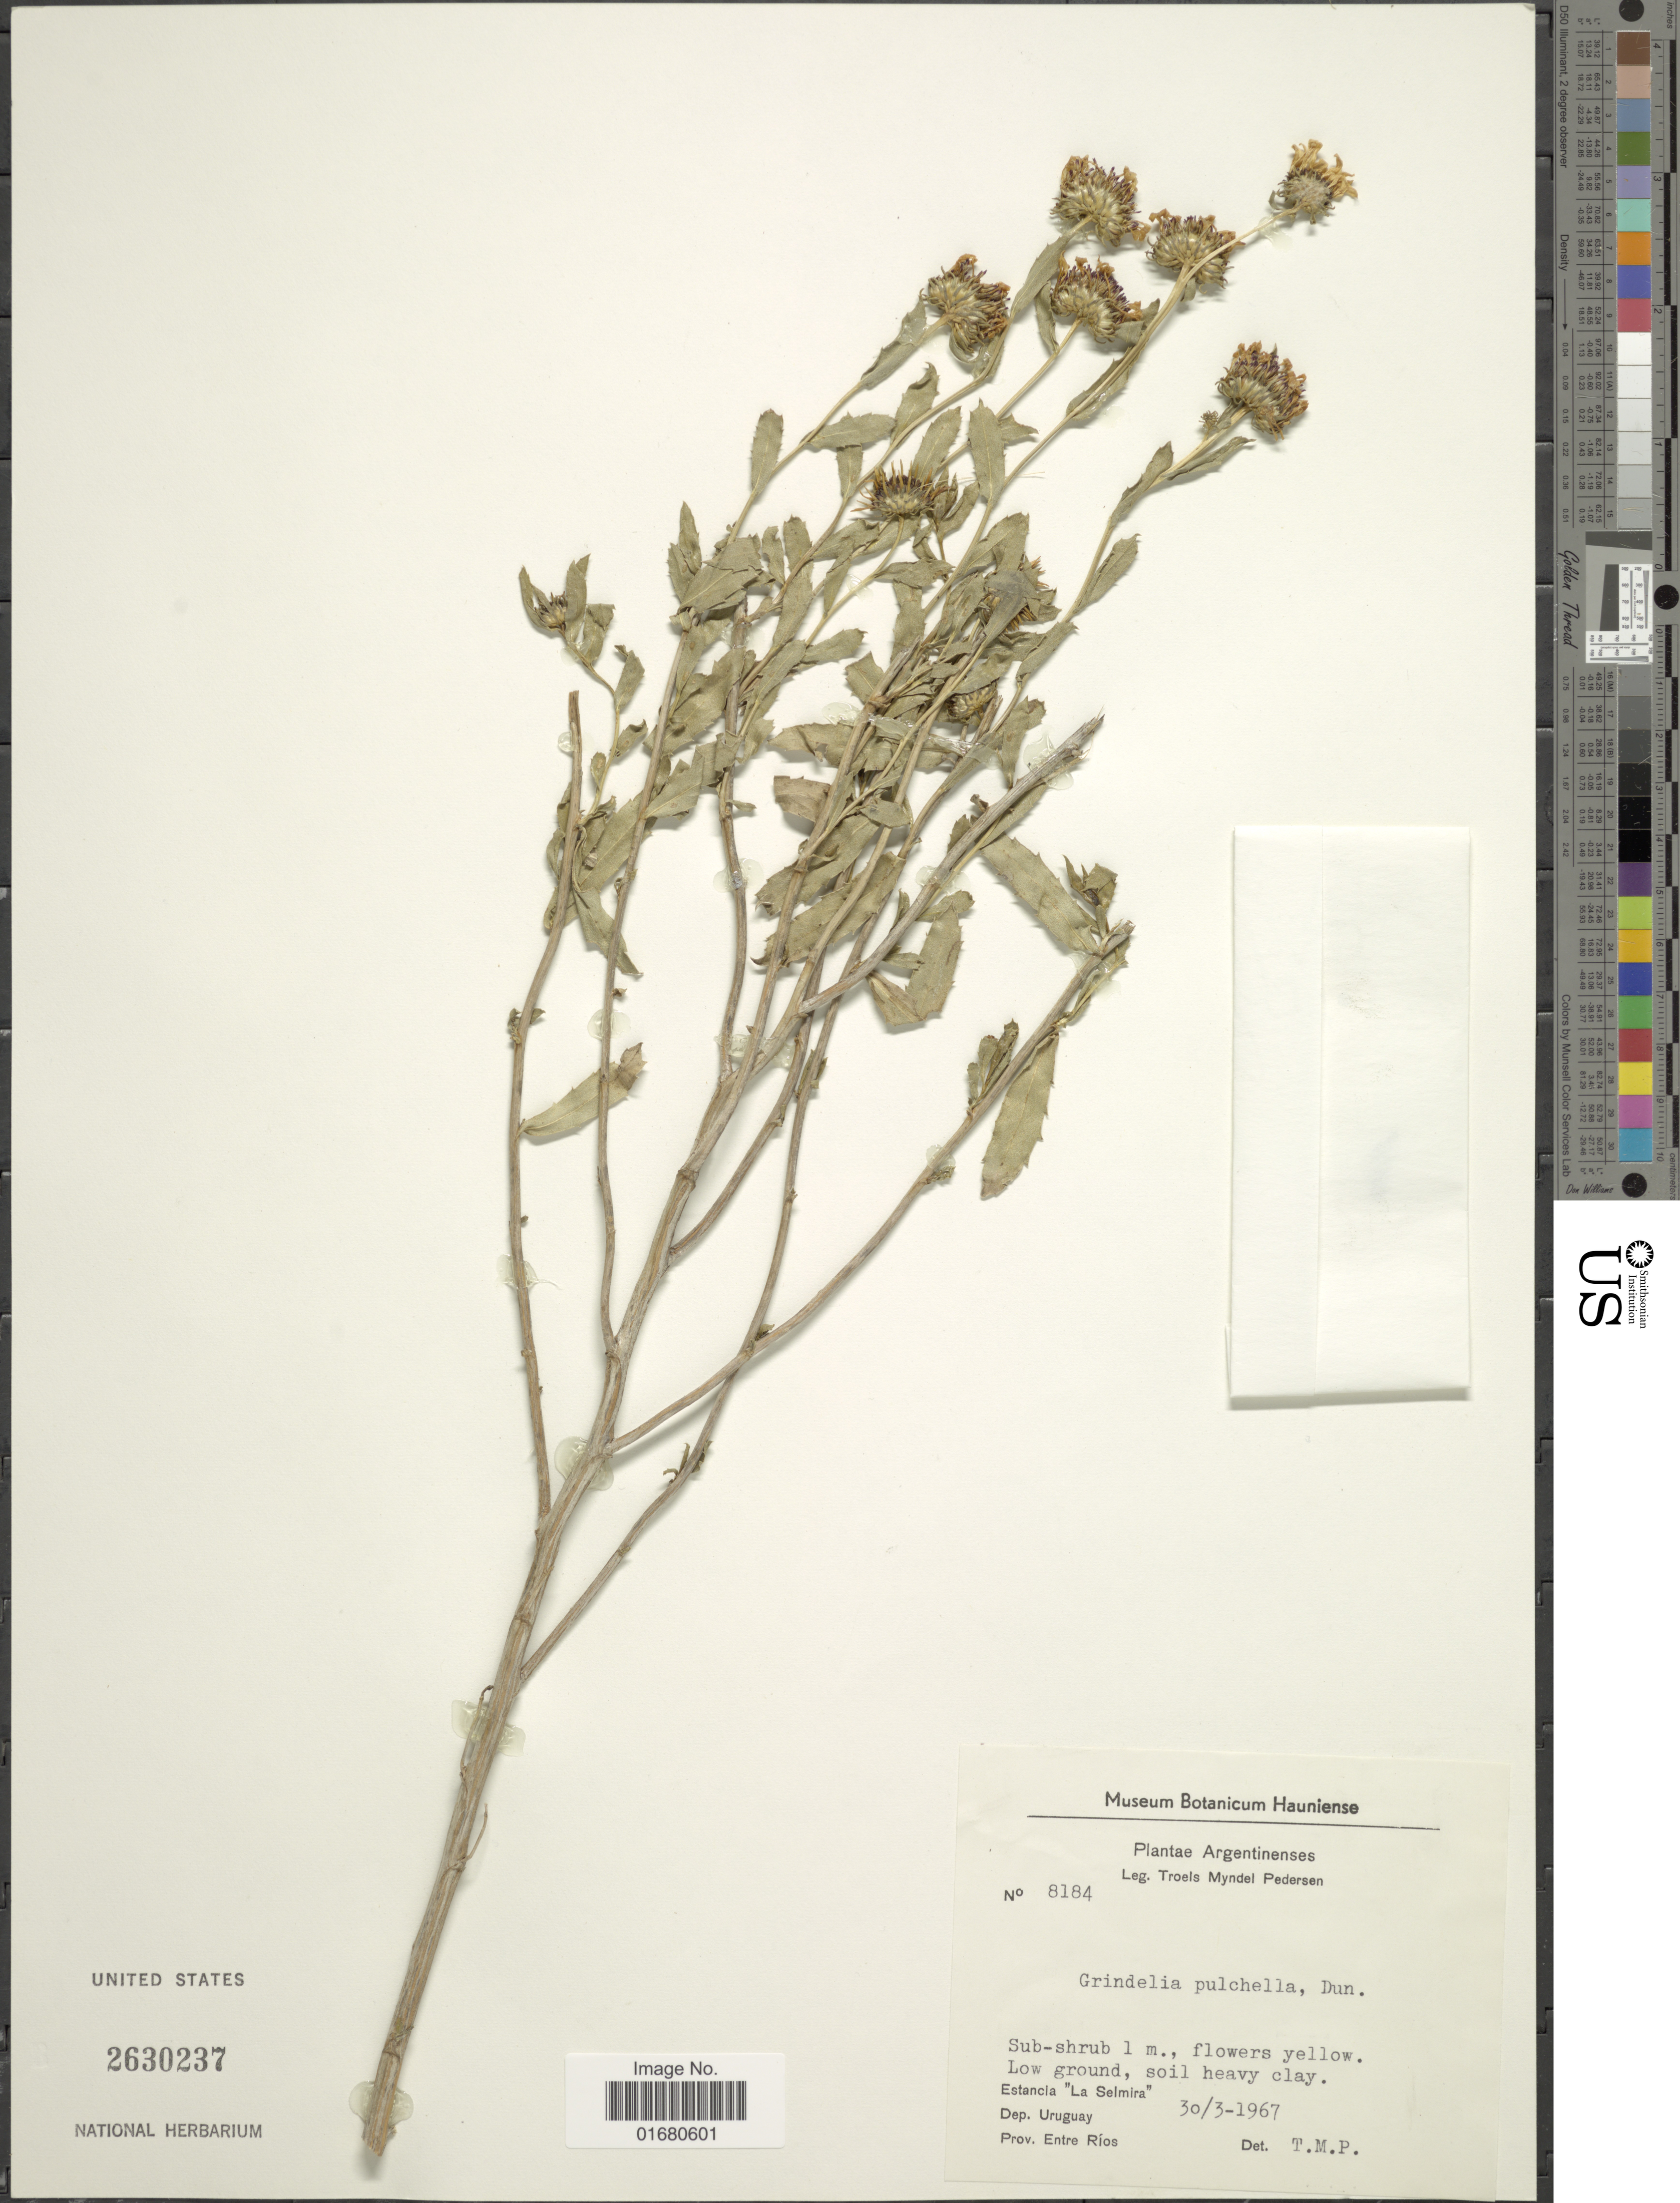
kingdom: Plantae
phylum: Tracheophyta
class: Magnoliopsida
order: Asterales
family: Asteraceae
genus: Grindelia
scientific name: Grindelia pulchella var. pulchella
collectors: T. Pederson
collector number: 8184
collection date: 1967-03-30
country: Argentina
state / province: Entre Rios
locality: Estancia "La Selmira" , Dept. Uruguay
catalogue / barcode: US 3630237